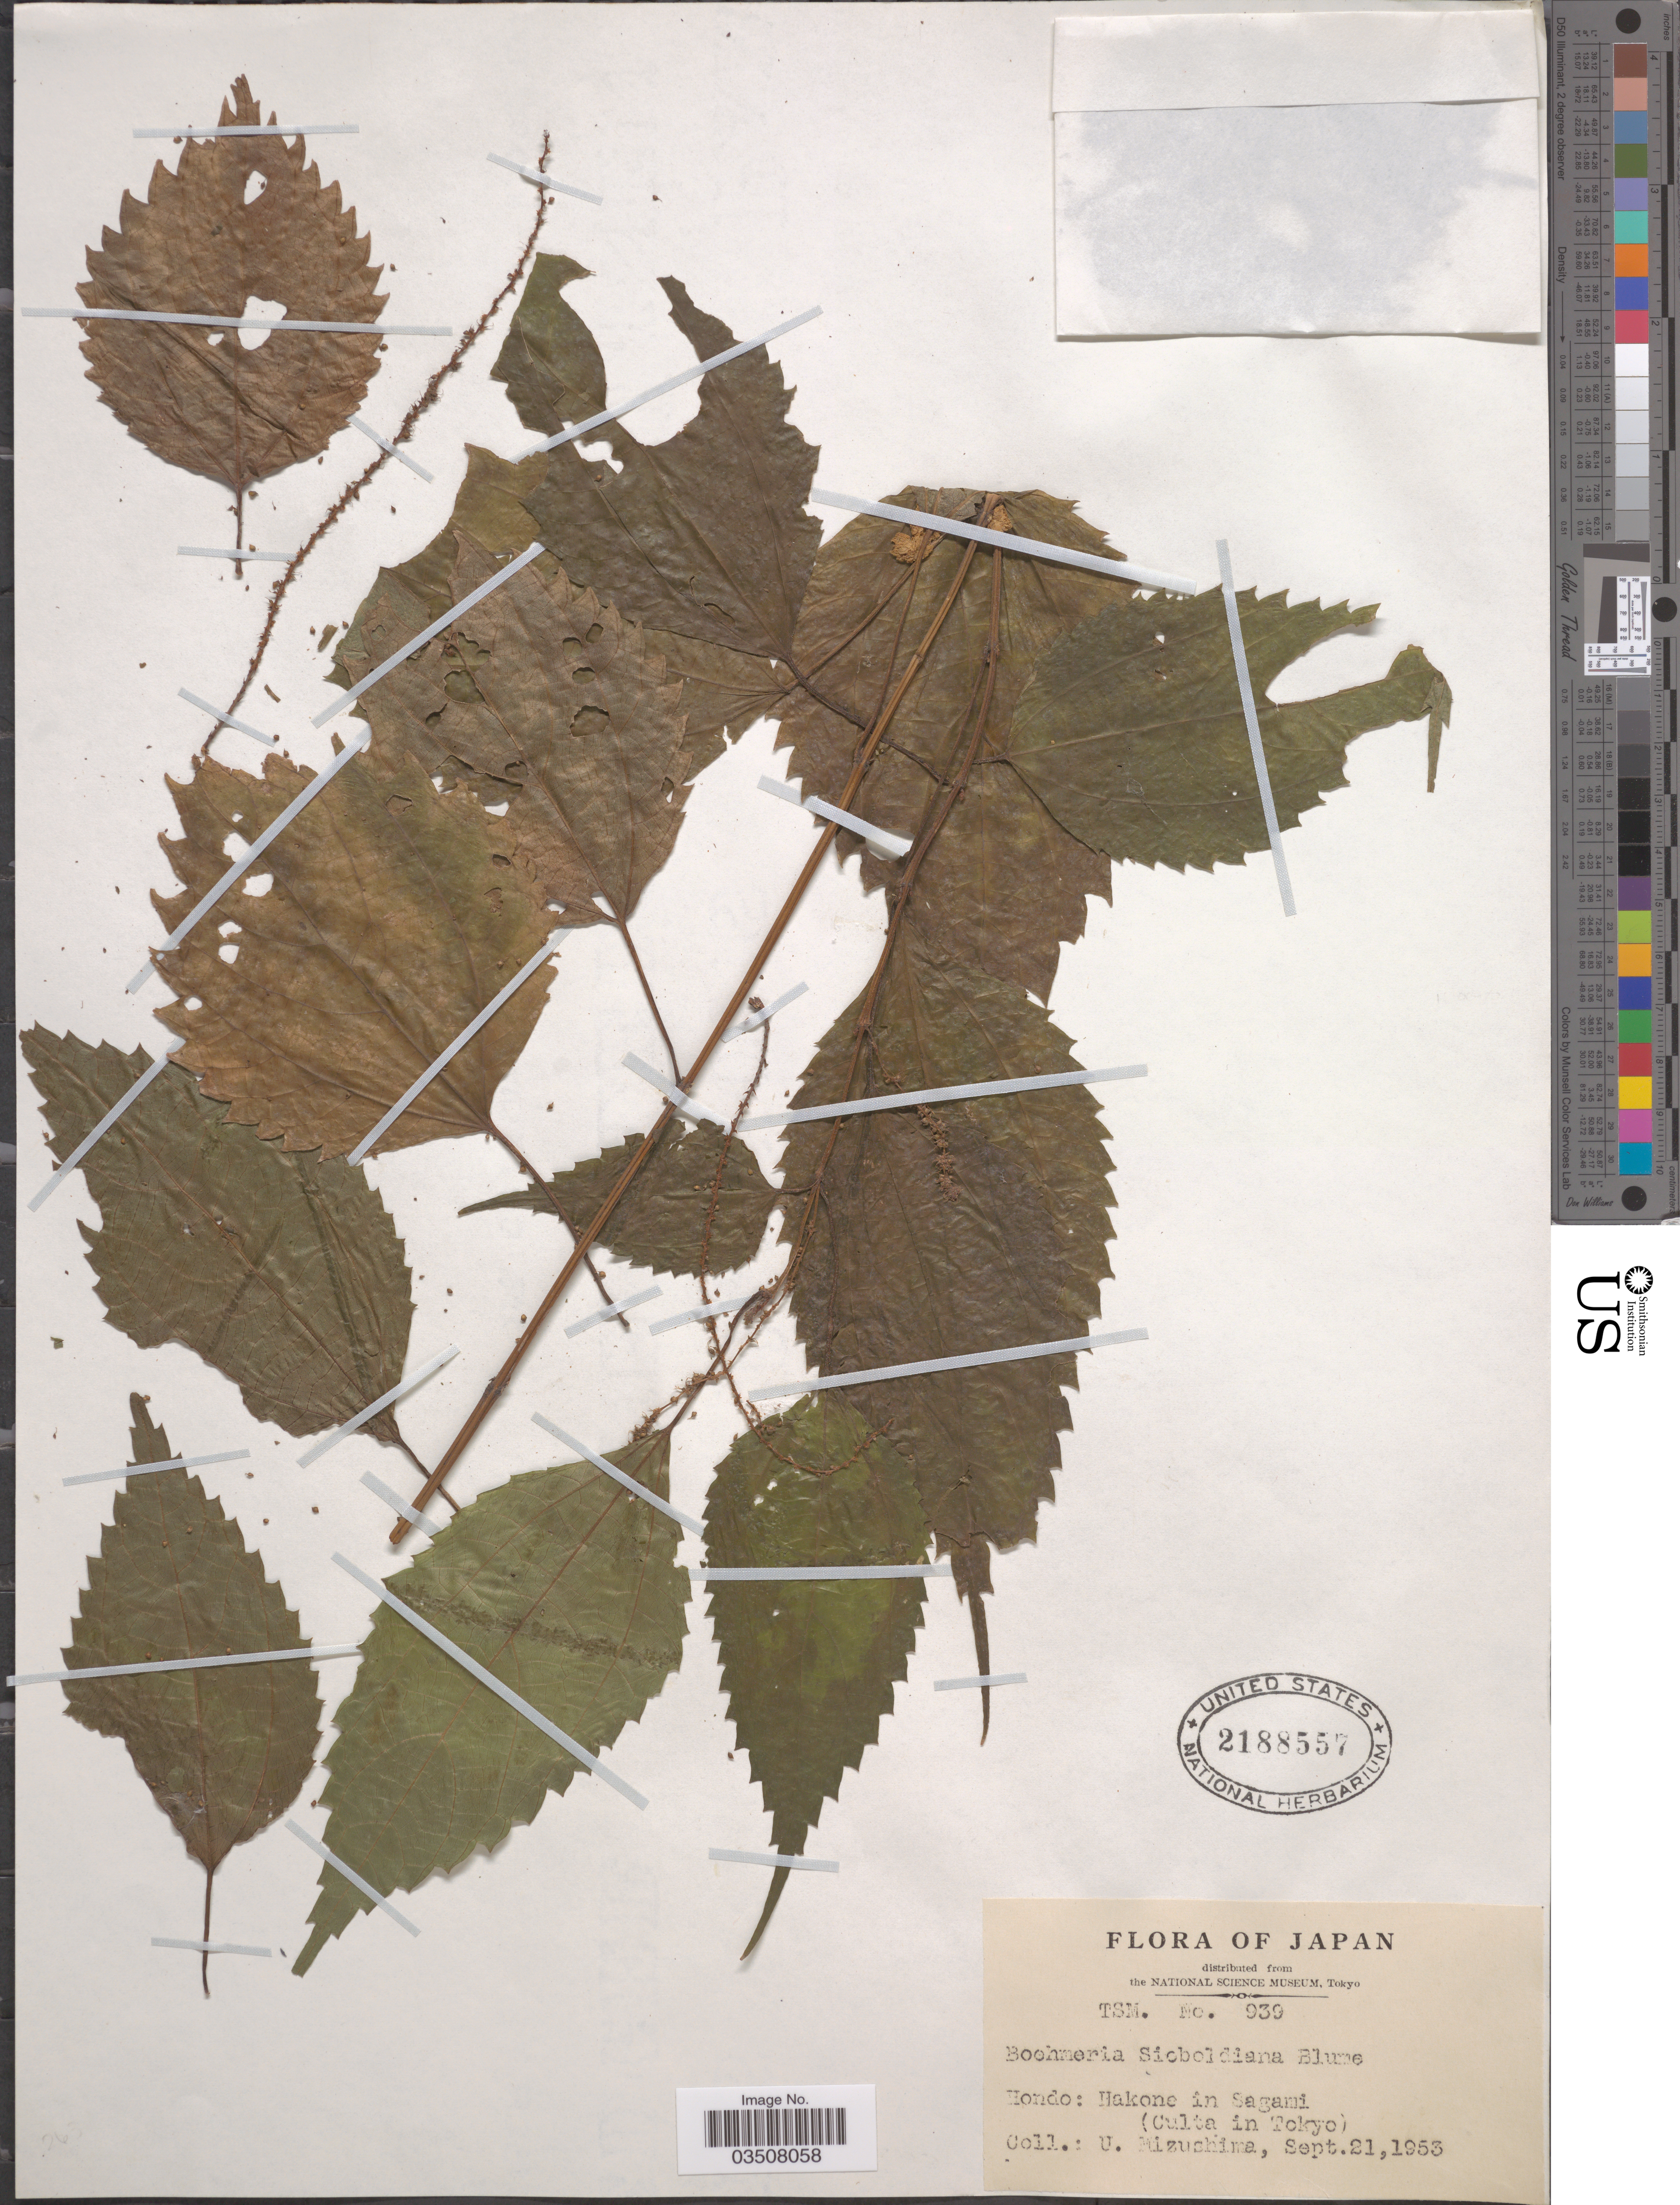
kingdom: Plantae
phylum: Tracheophyta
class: Magnoliopsida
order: Rosales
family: Urticaceae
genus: Boehmeria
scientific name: Boehmeria sieboldiana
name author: Blume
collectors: U. Mizushima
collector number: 939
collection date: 1953-09-21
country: Japan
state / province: Tokyo, Federal City of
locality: Hondo: Hakone in Sagami (Culta in Tokyo).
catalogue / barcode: US 2188557